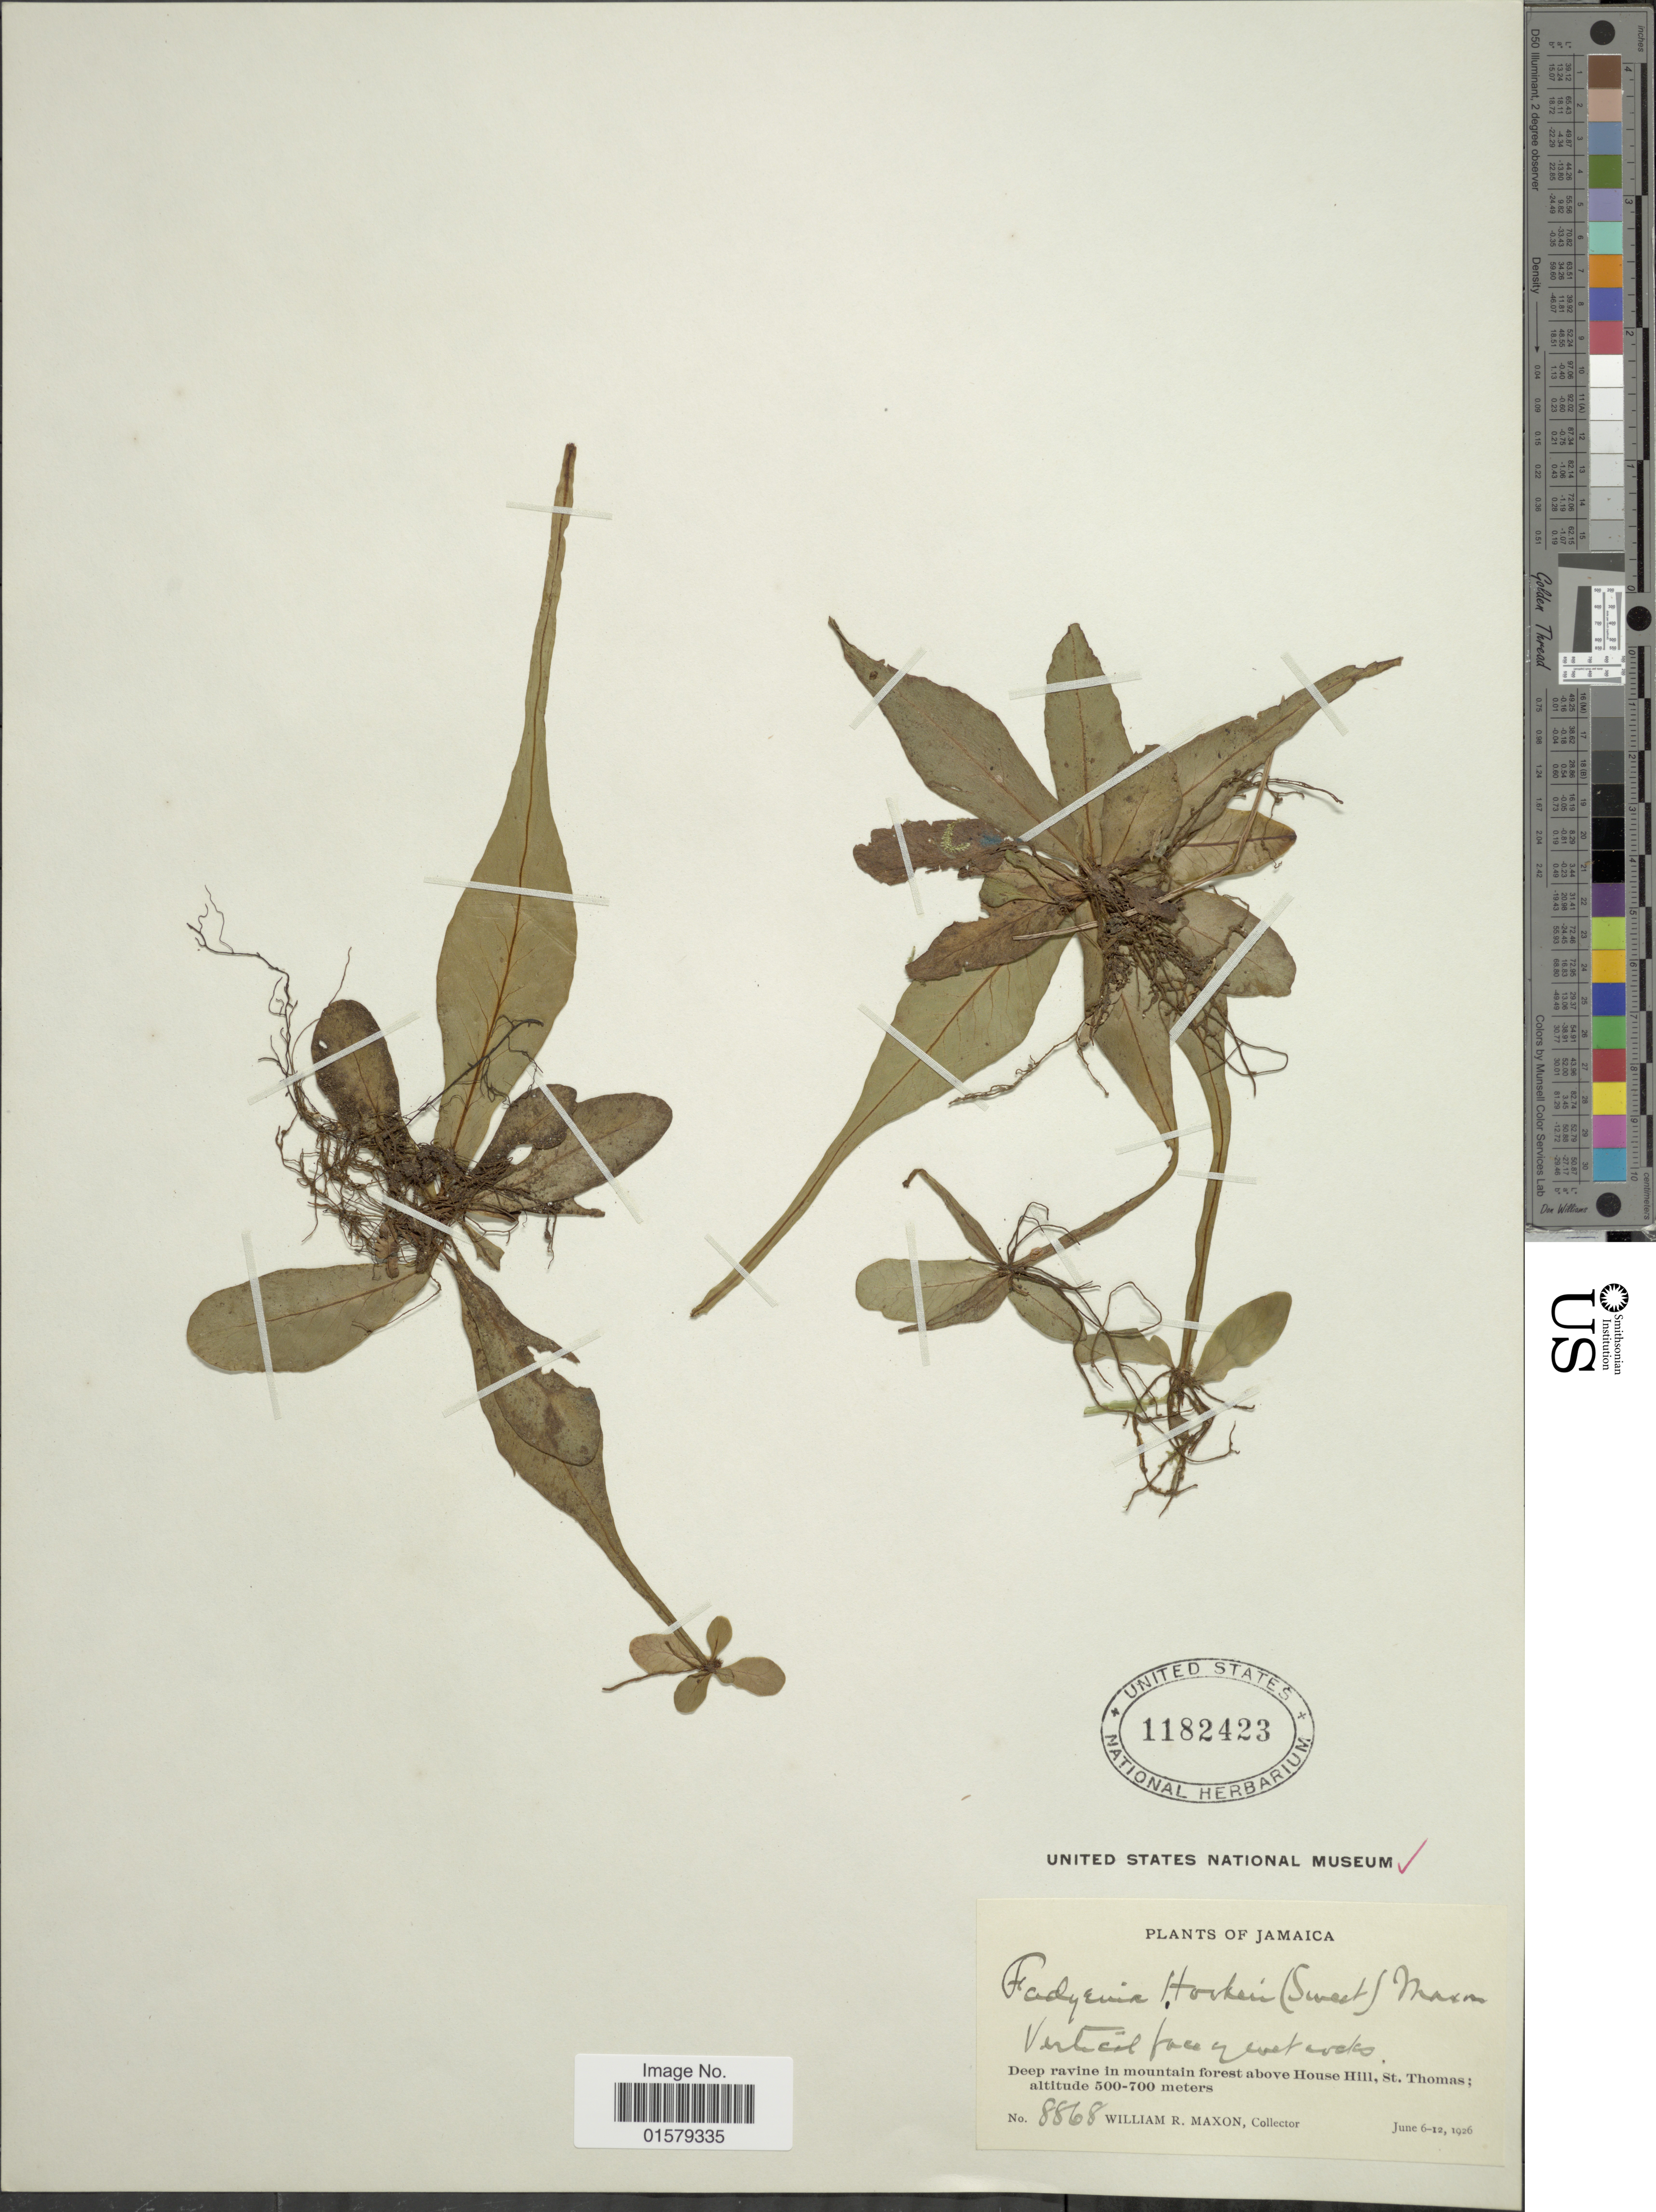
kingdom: Plantae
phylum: Tracheophyta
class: Polypodiopsida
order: Polypodiales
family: Tectariaceae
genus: Tectaria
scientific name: Tectaria hookeri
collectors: W. R. Maxon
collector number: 8868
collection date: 1926-06-06/1926-06-12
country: Jamaica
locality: Deep ravine in mountain forest above House Hill, St. Thomas.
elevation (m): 500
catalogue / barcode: US 1182423